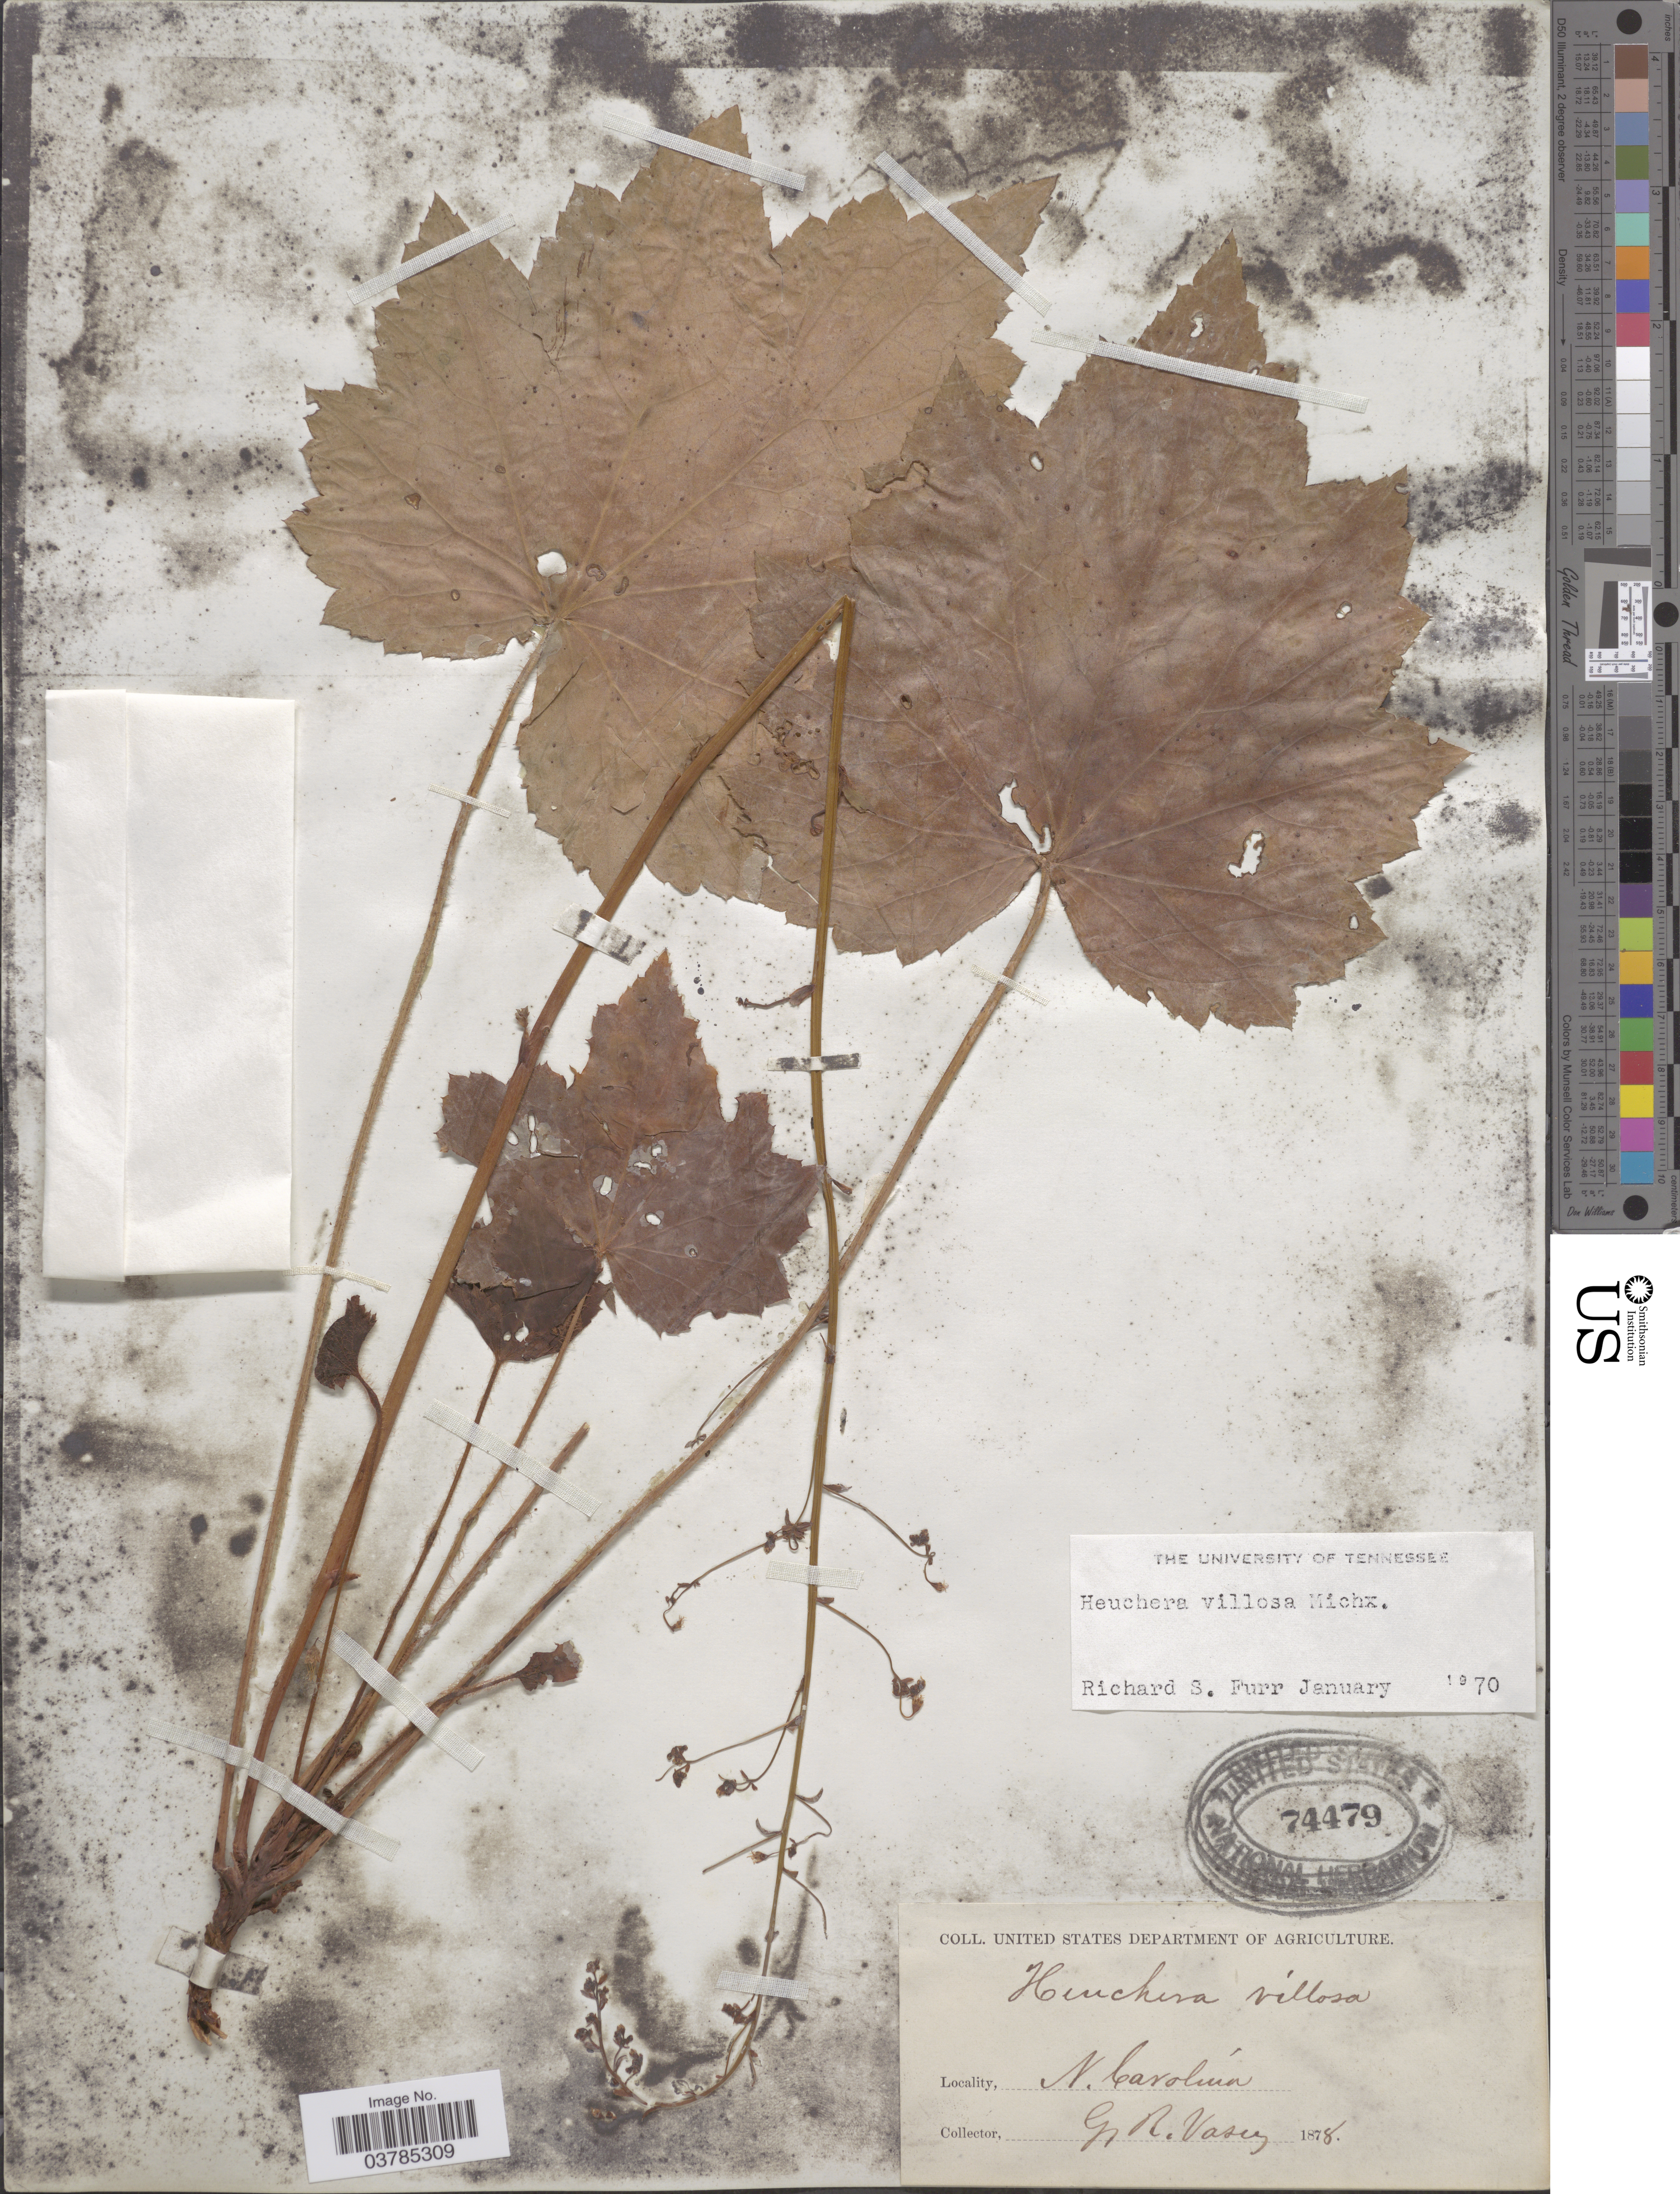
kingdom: Plantae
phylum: Tracheophyta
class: Magnoliopsida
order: Saxifragales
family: Saxifragaceae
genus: Heuchera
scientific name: Heuchera villosa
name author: Michx.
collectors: G. R. Vasey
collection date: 1878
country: United States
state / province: North Carolina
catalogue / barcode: US 74479